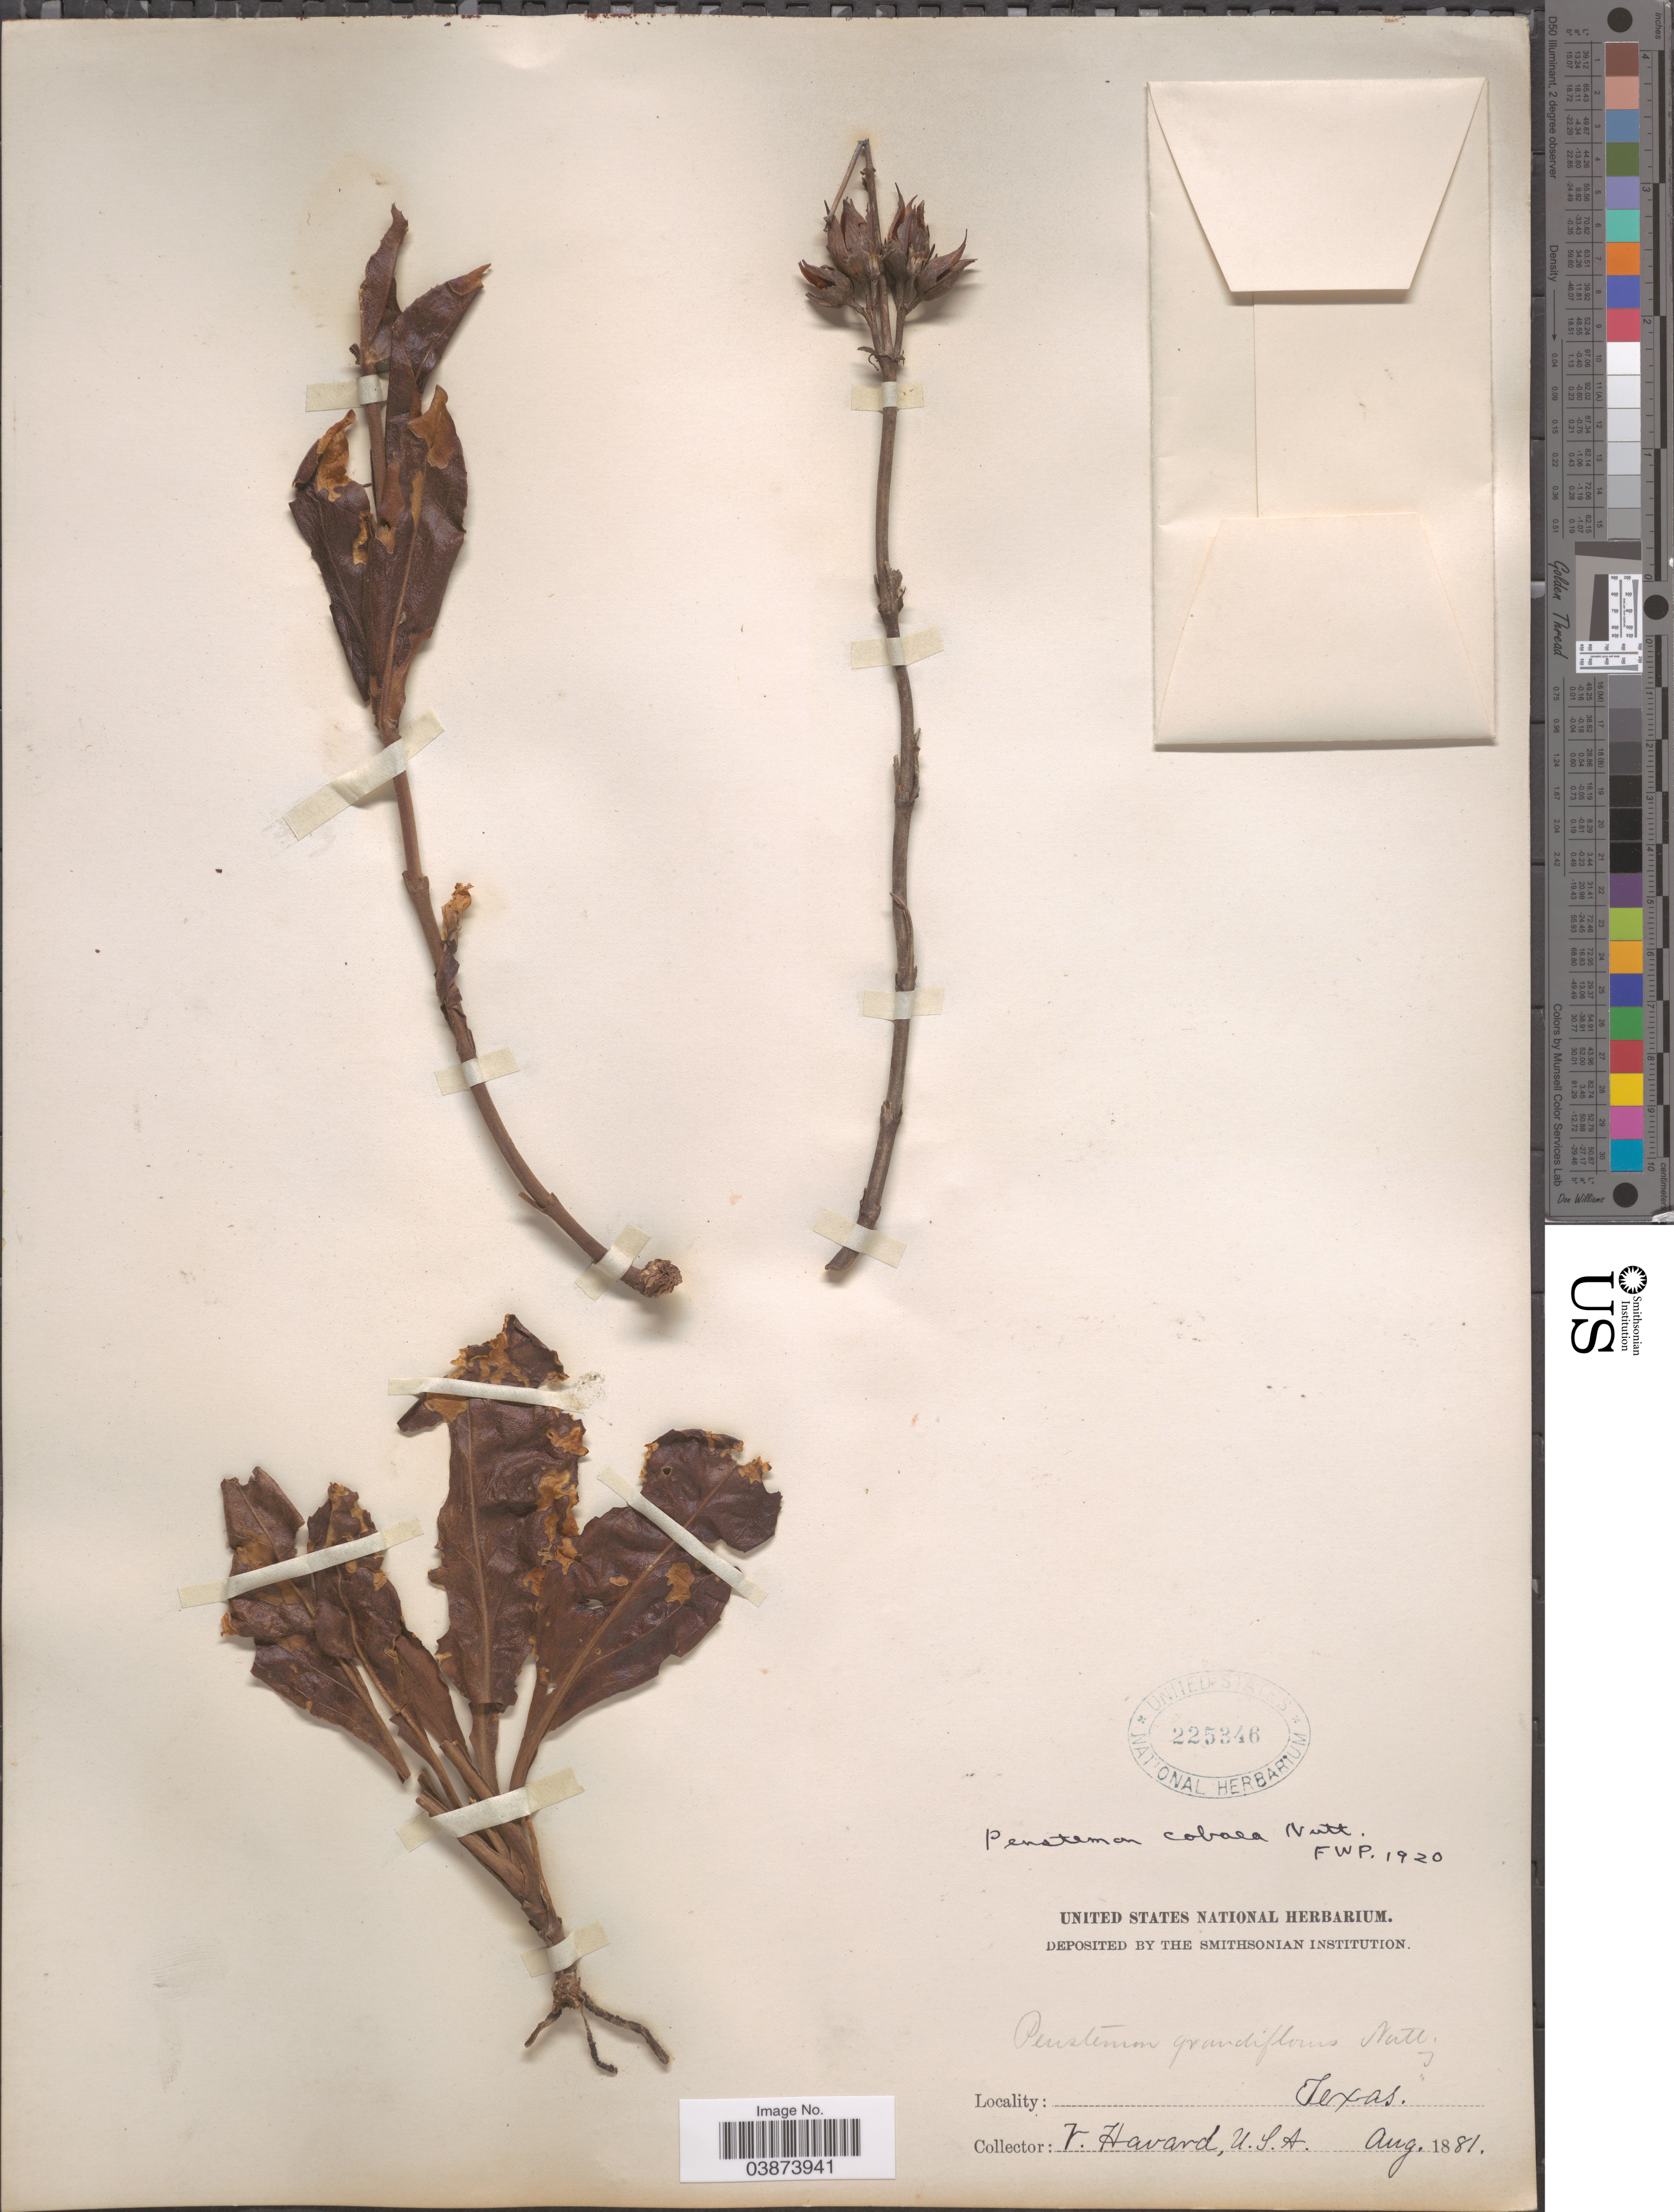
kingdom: Plantae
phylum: Tracheophyta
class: Magnoliopsida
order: Lamiales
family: Plantaginaceae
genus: Penstemon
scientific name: Penstemon cobaea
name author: (Nutt.)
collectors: V. Havard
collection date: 1881-08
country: United States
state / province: Texas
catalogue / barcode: US 225346